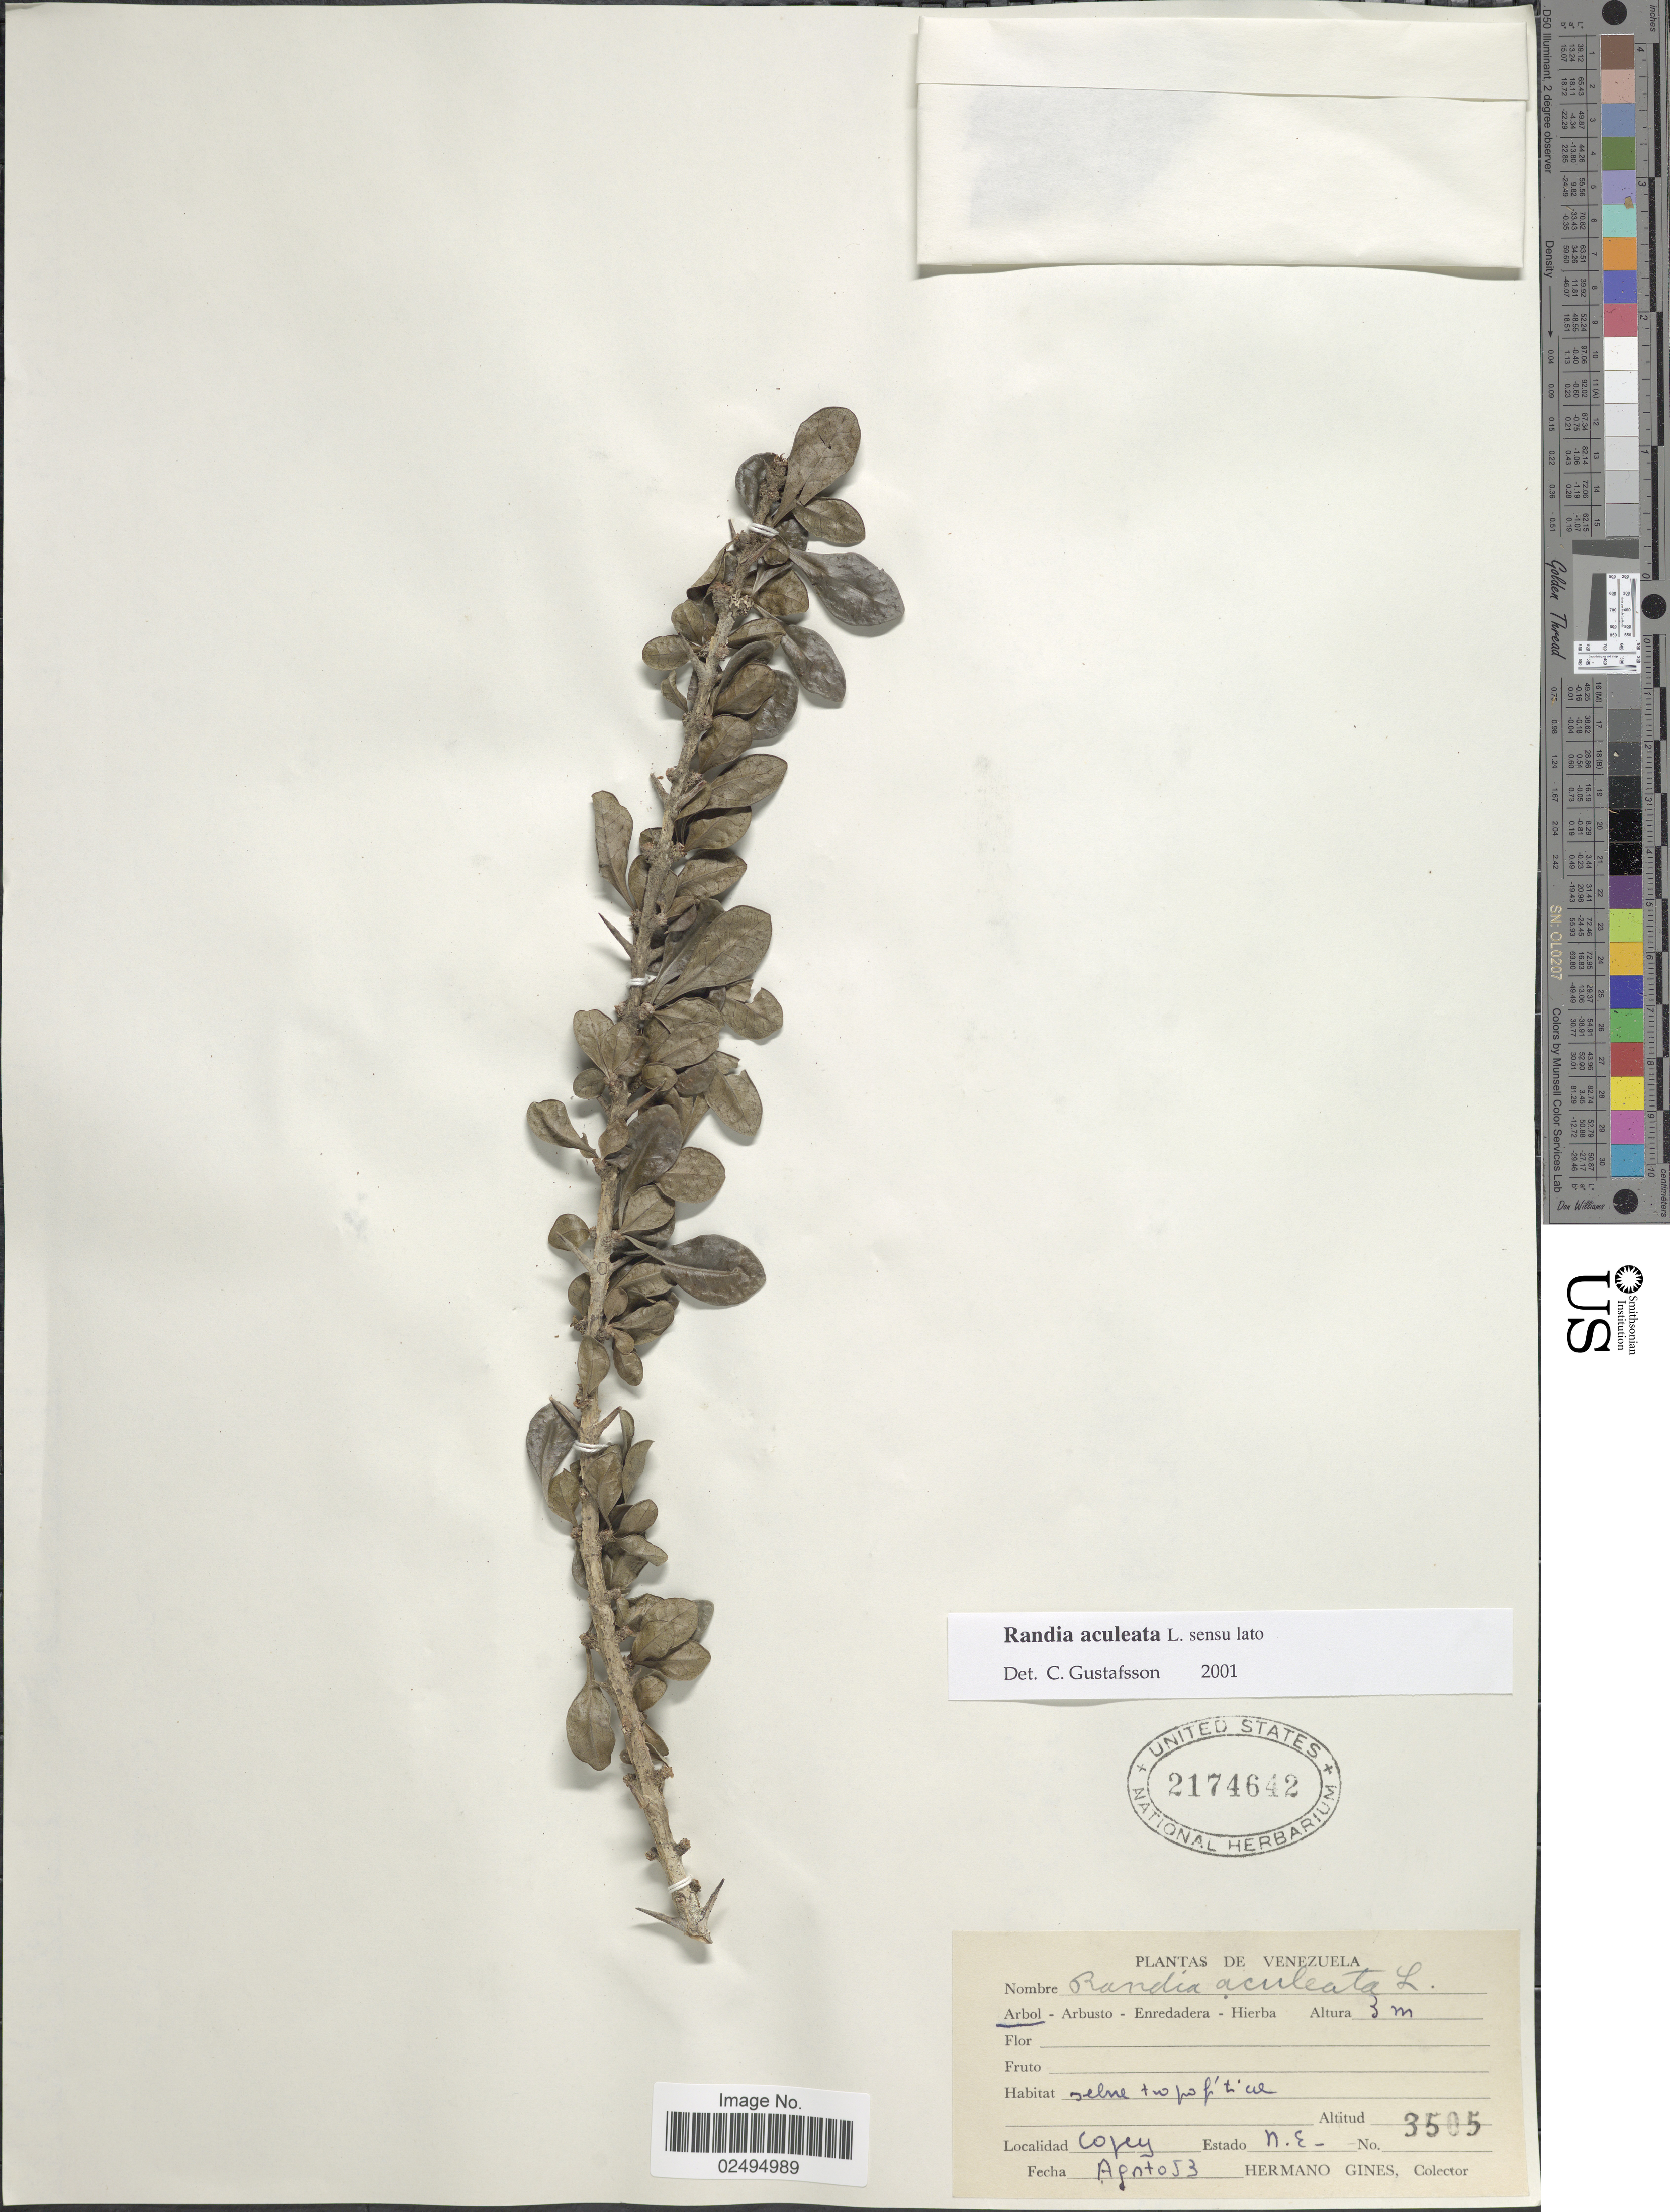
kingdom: Plantae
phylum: Tracheophyta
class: Magnoliopsida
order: Gentianales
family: Rubiaceae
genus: Randia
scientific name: Randia aculeata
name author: L.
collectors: Bro. Gines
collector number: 3505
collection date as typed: Transcribed d/m/y: /8/53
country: Venezuela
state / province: Nueva Esparta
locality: Copey, Estado N.E.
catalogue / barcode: US 2174642